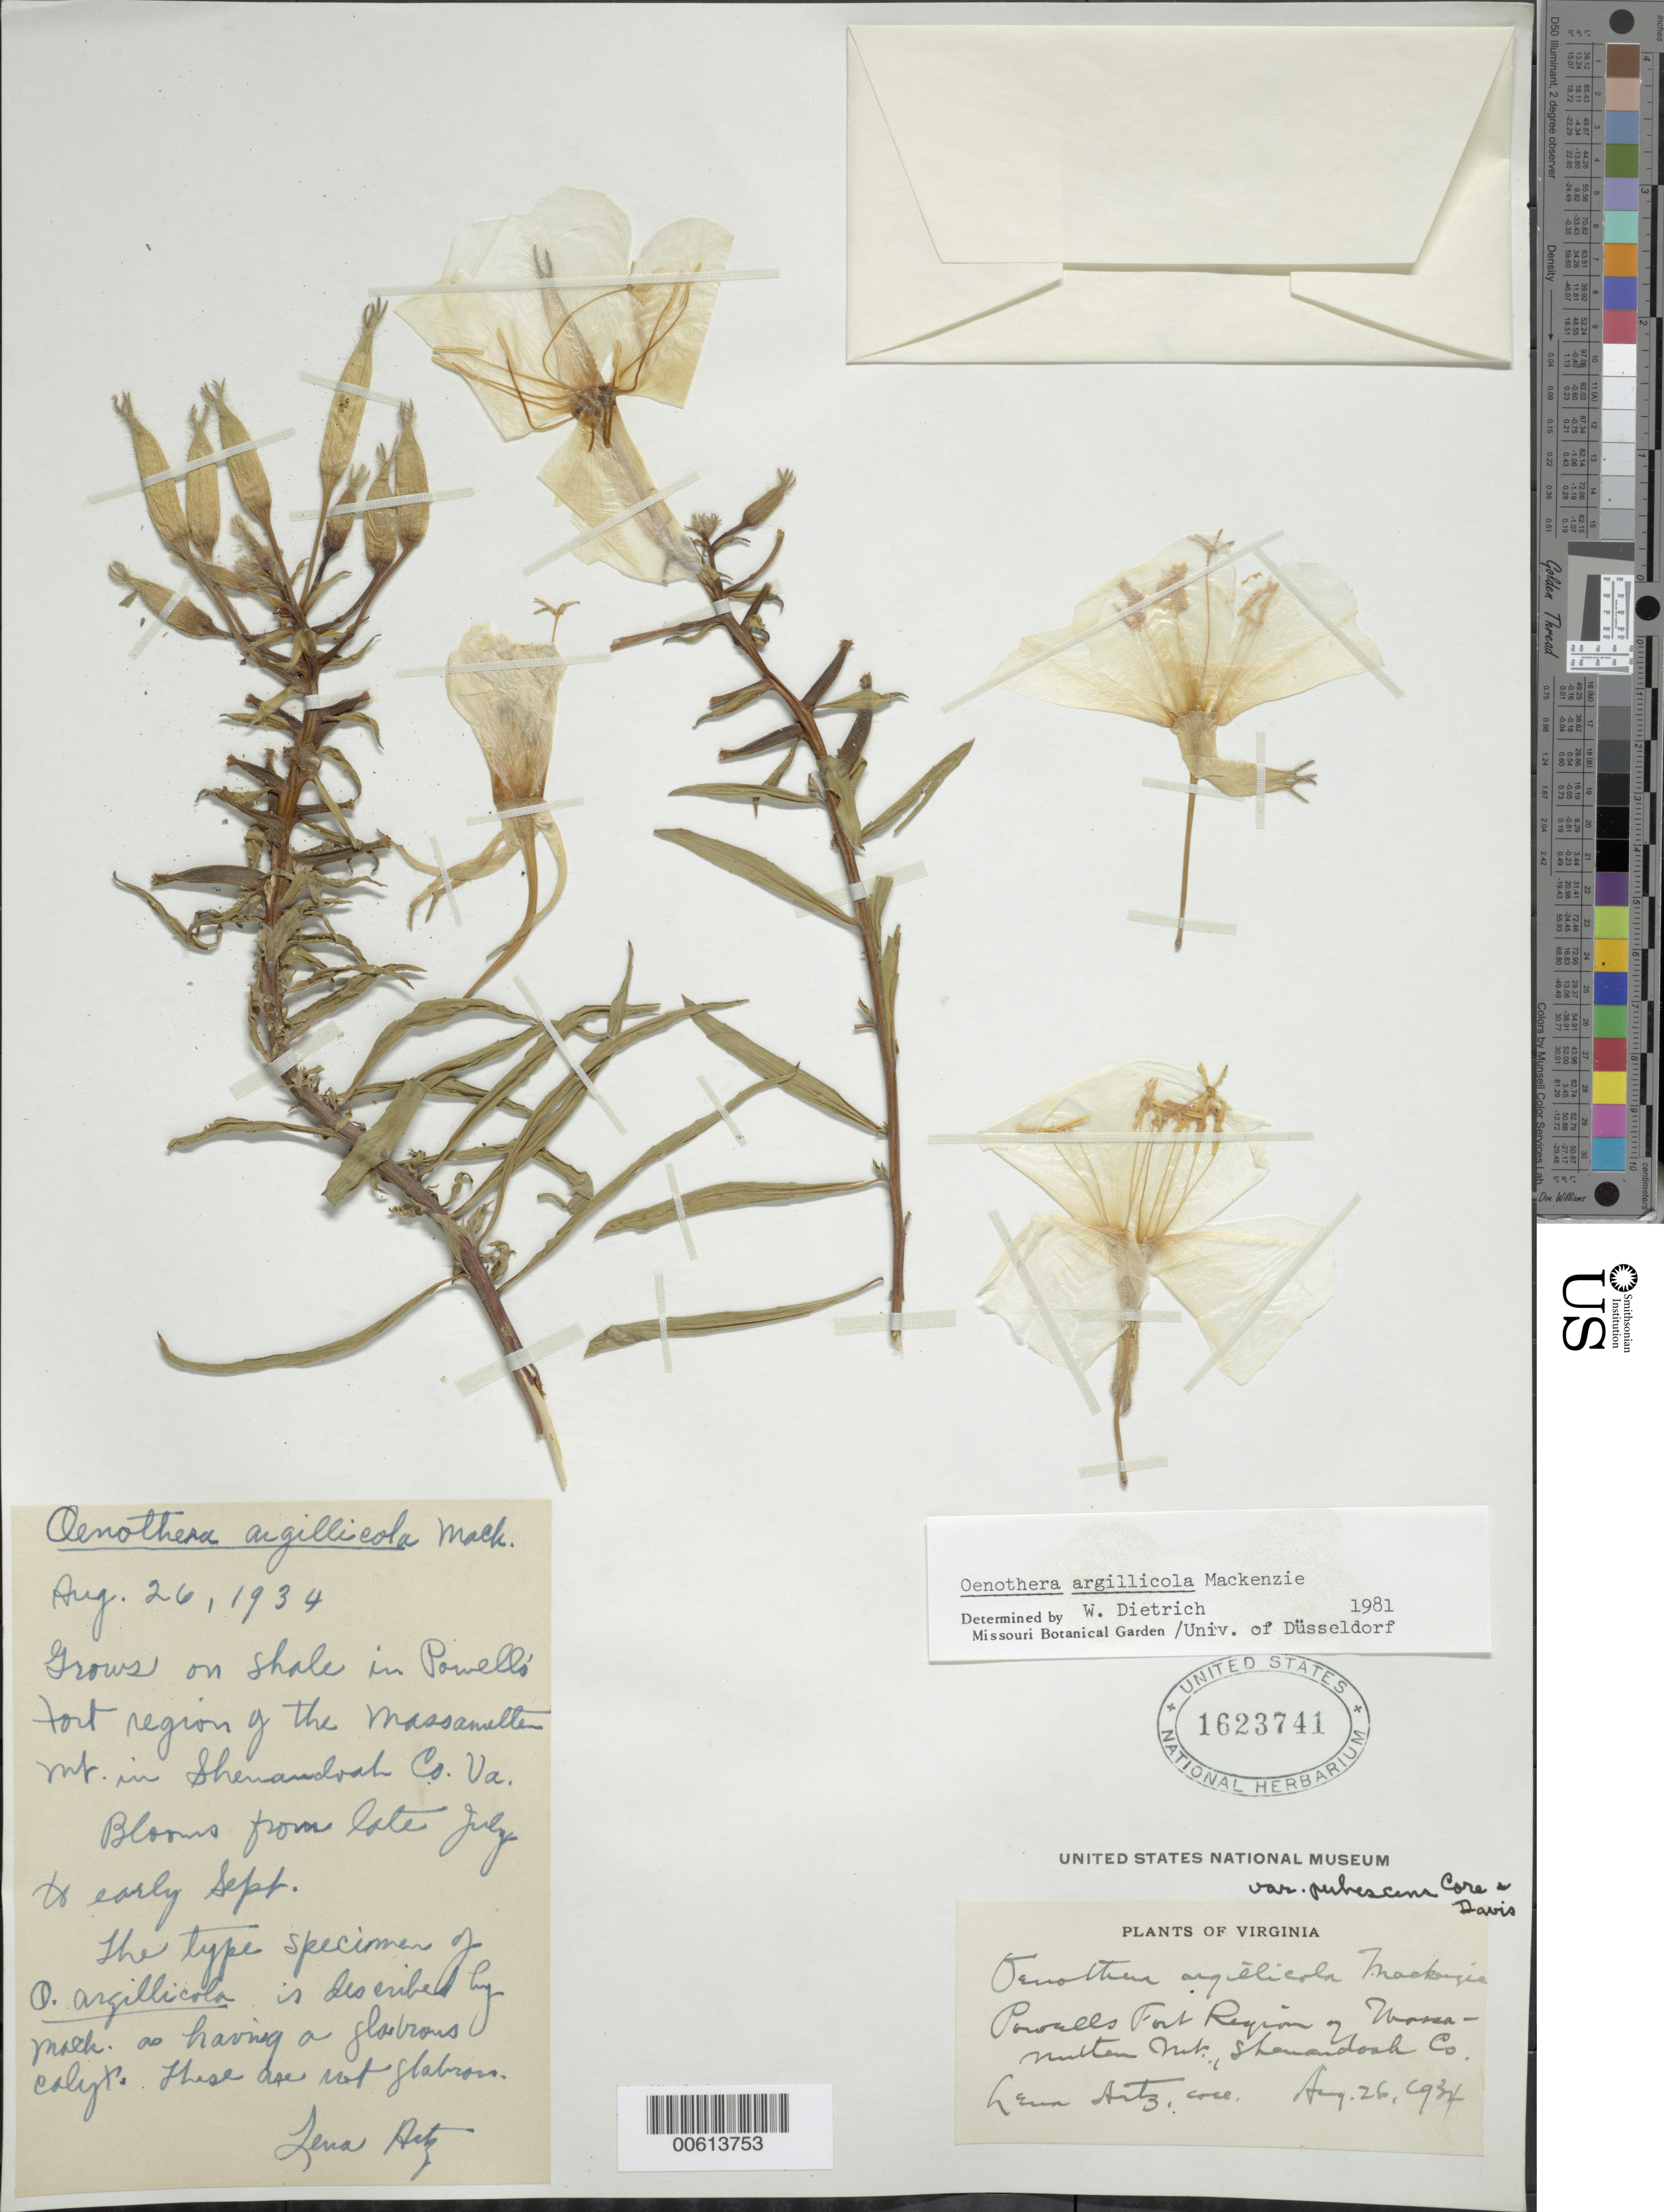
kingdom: Plantae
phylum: Tracheophyta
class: Magnoliopsida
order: Myrtales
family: Onagraceae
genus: Oenothera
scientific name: Oenothera argillicola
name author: Mackenz.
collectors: L. Artz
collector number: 406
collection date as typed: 26 Aug 1934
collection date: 1934-08-26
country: United States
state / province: Virginia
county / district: Shenandoah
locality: Powells Fort Region in Massanutten Mts.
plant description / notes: Lena Artz numbers the collection for the US National Herbarium from this locality as Artz 406 but lists the collection date in her notebooks as only August 1934 and Sept 1936. She occasionally used material collected on separate dates under the same collection number, as is the case here. [George Mason University, Ted R. Bradley Herbarium]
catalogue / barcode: US 1623741